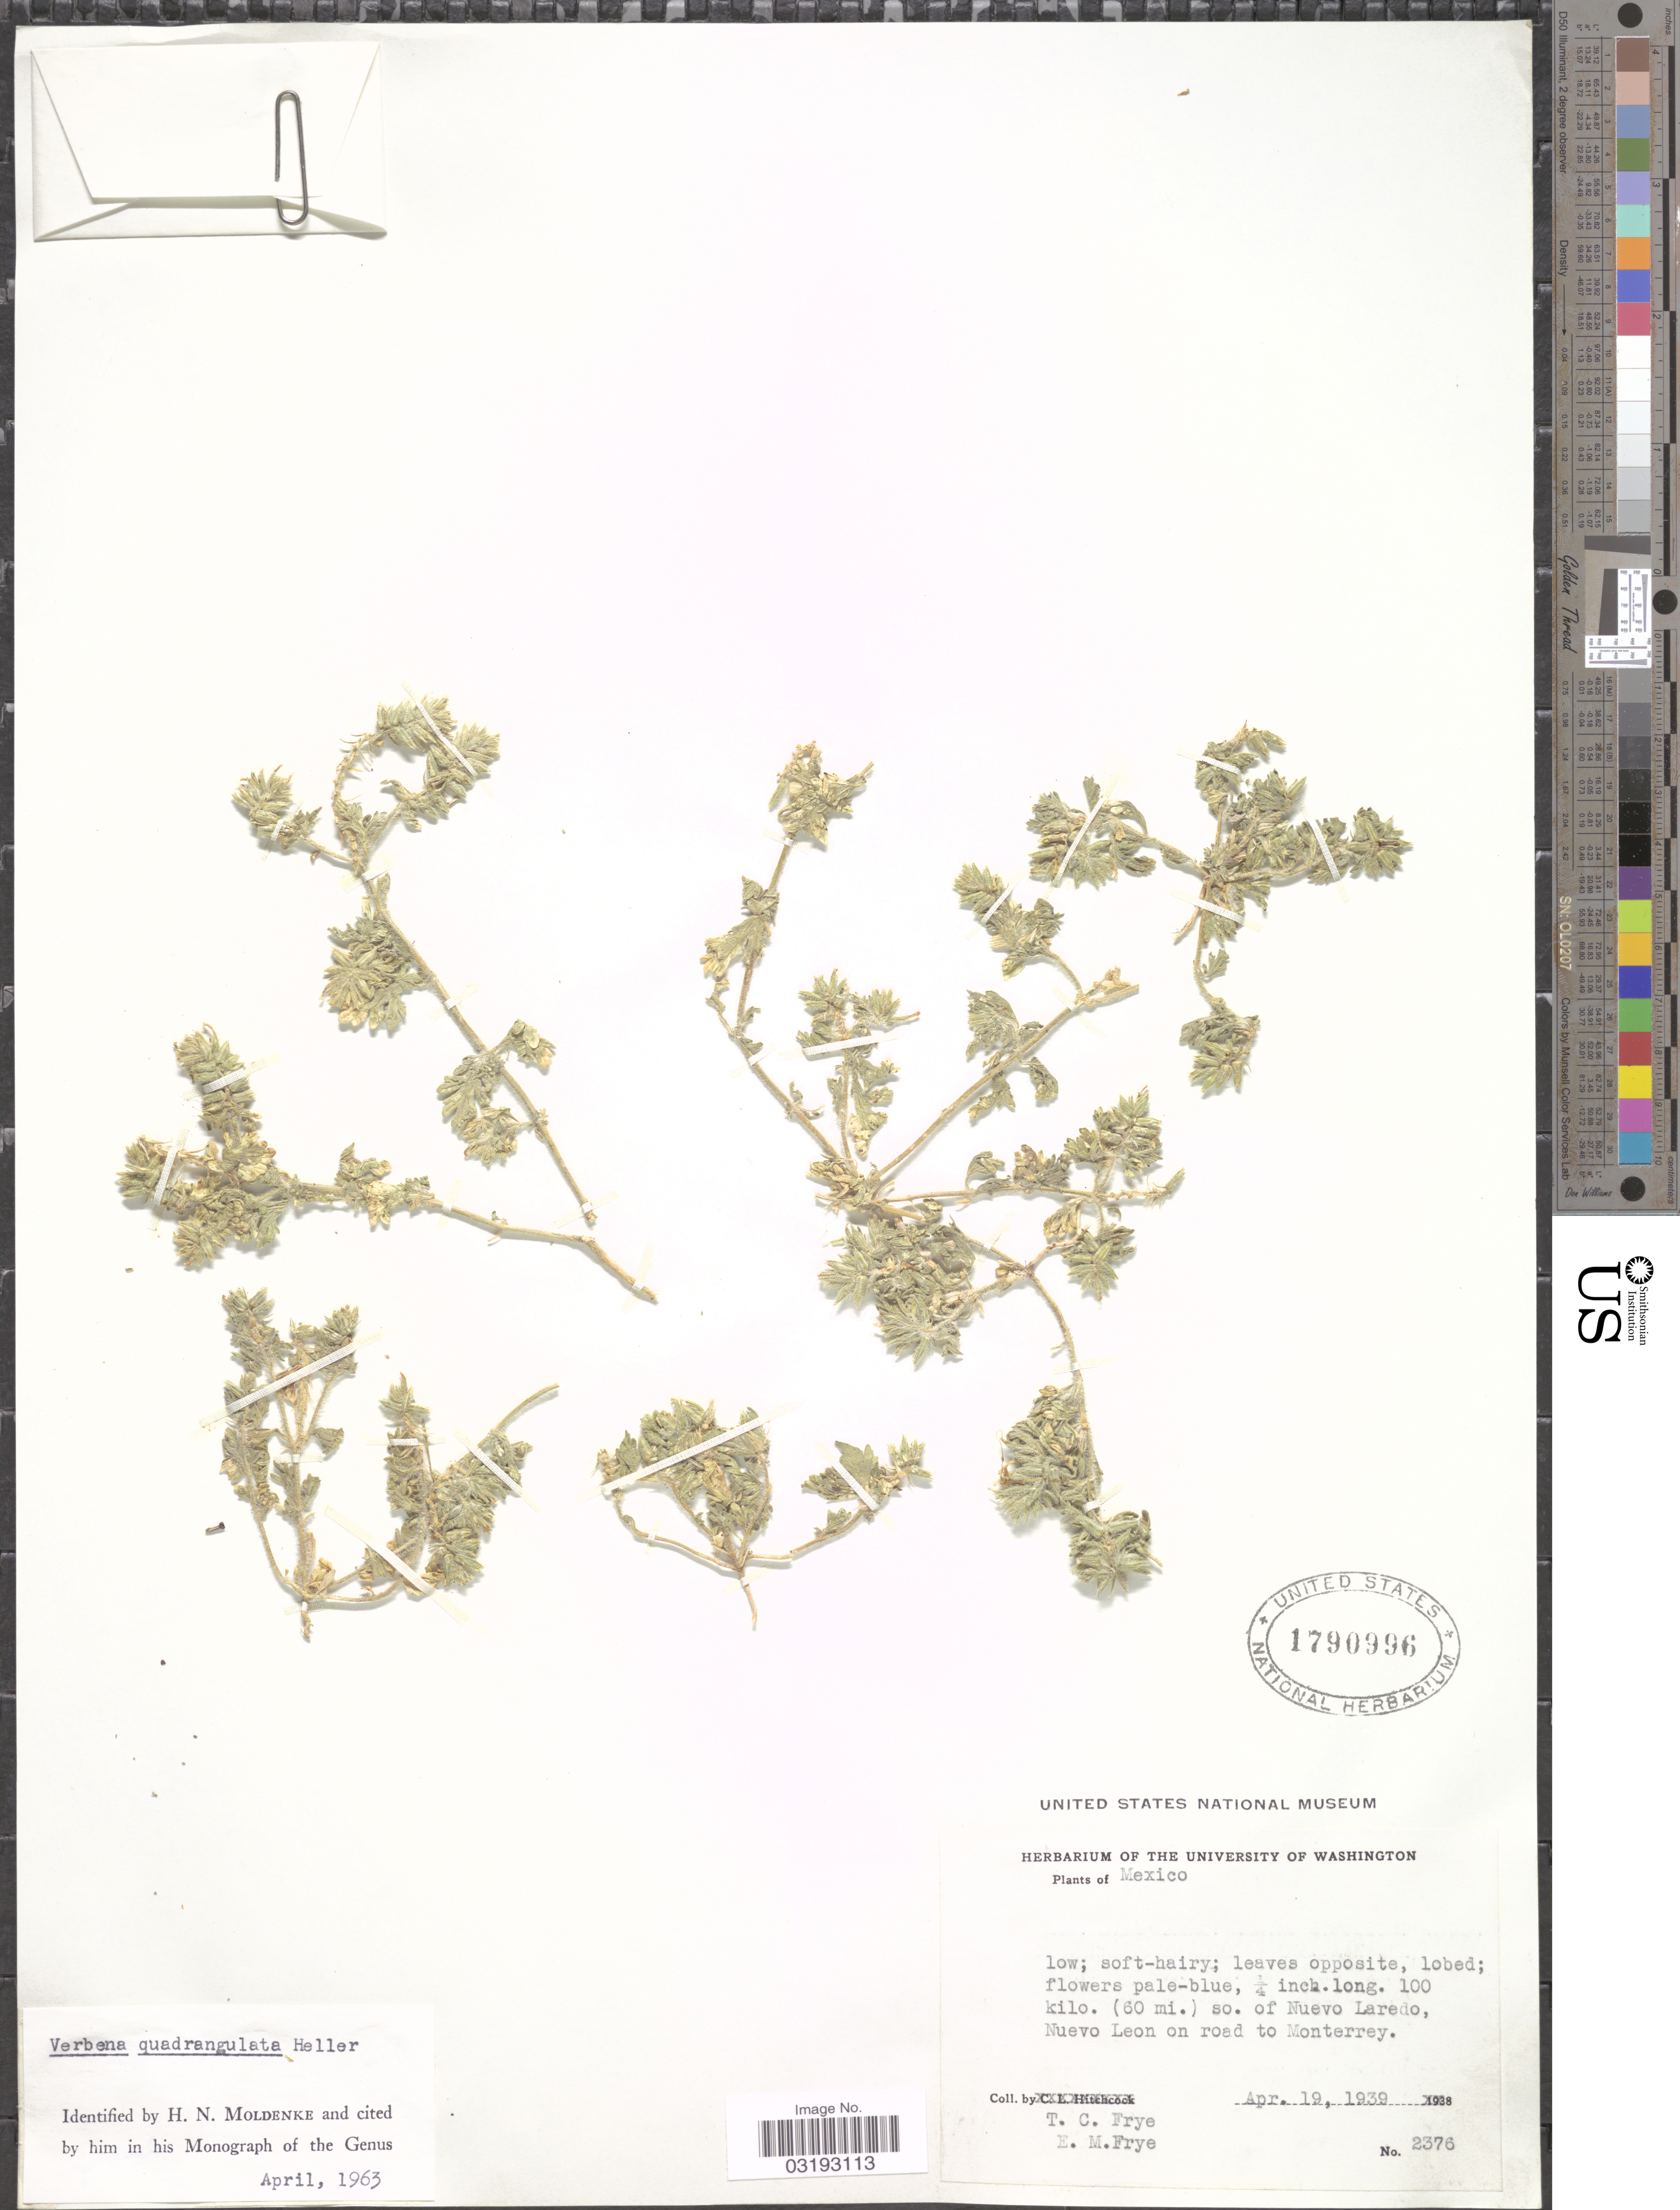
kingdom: Plantae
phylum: Tracheophyta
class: Magnoliopsida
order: Lamiales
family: Verbenaceae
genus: Verbena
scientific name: Verbena quadrangulata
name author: A. Heller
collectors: T. C. Frye & E. Frye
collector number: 2376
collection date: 1939-04-19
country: Mexico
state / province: Nuevo León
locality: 100 kilo. (60 mi.) so. of Nuevo Laredo, Nuevo Leon on road to Monterrey.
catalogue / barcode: US 1790996